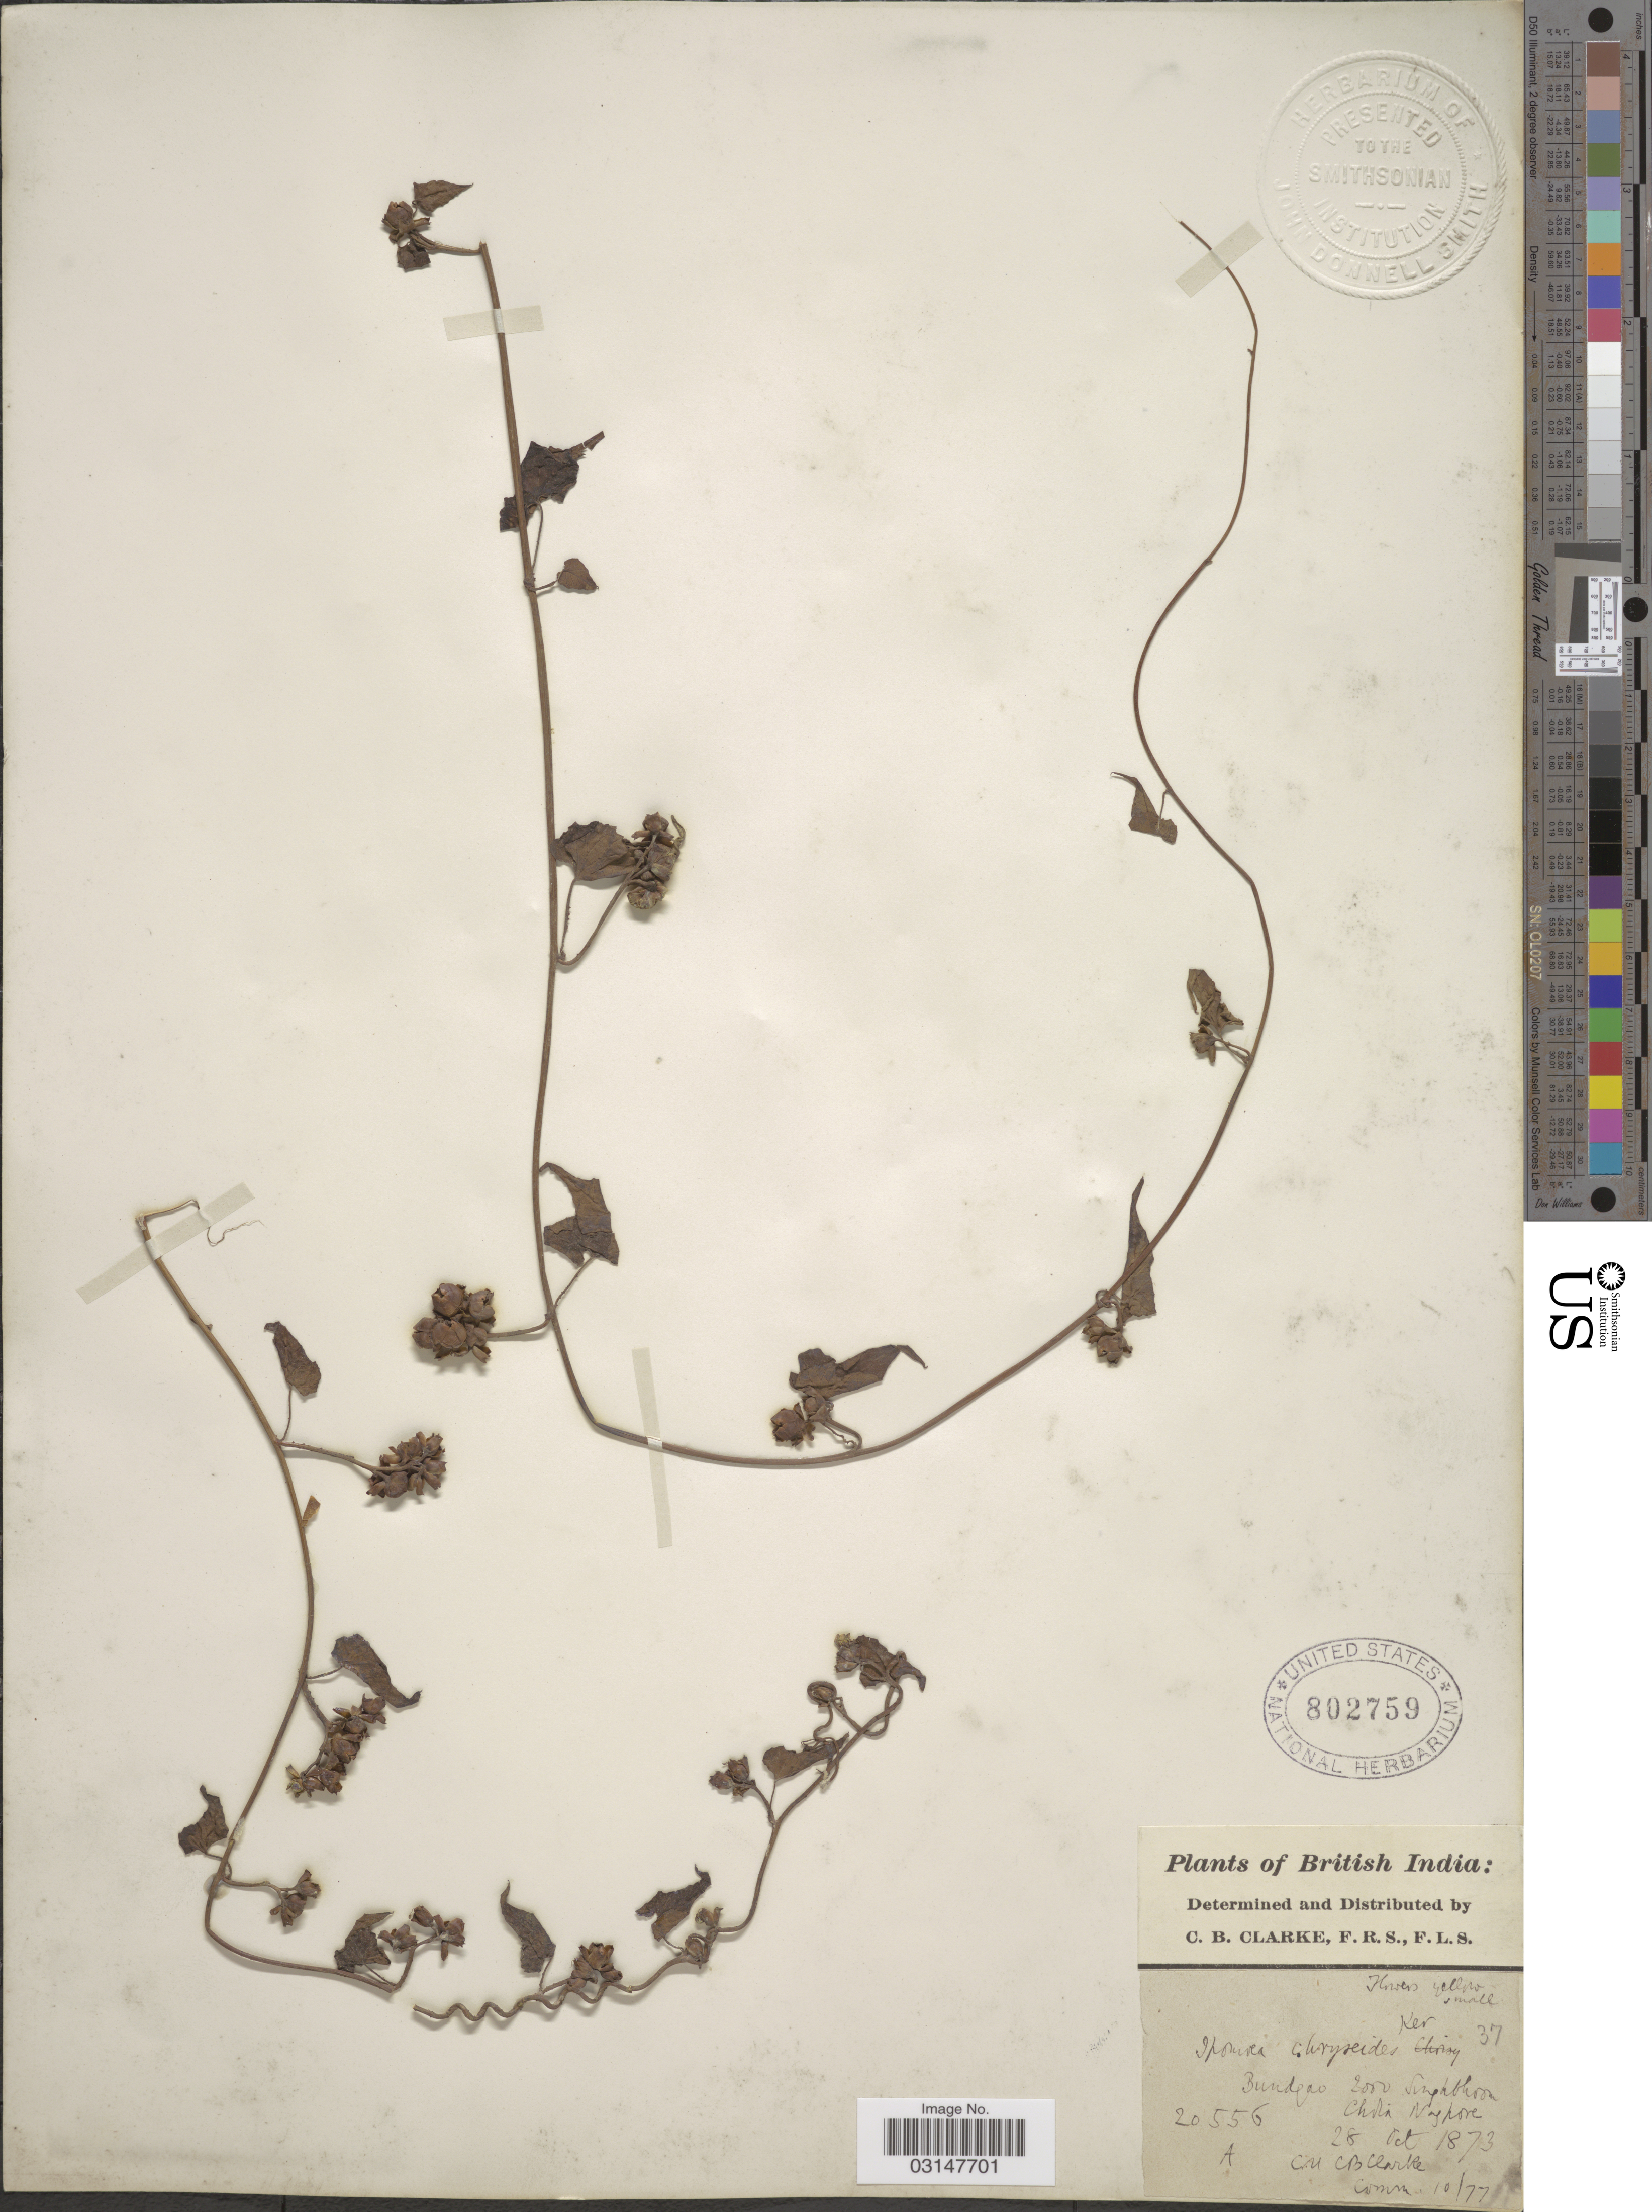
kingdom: Plantae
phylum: Tracheophyta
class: Magnoliopsida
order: Solanales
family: Convolvulaceae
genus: Merremia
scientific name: Merremia hederacea f. hederacea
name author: (Burm. f.) Hallier f.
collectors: C. B. Clarke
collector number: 20556A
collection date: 1873-10-28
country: India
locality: British India. Bundgao Singhbhoom. Chota Nagpore.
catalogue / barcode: US 802759